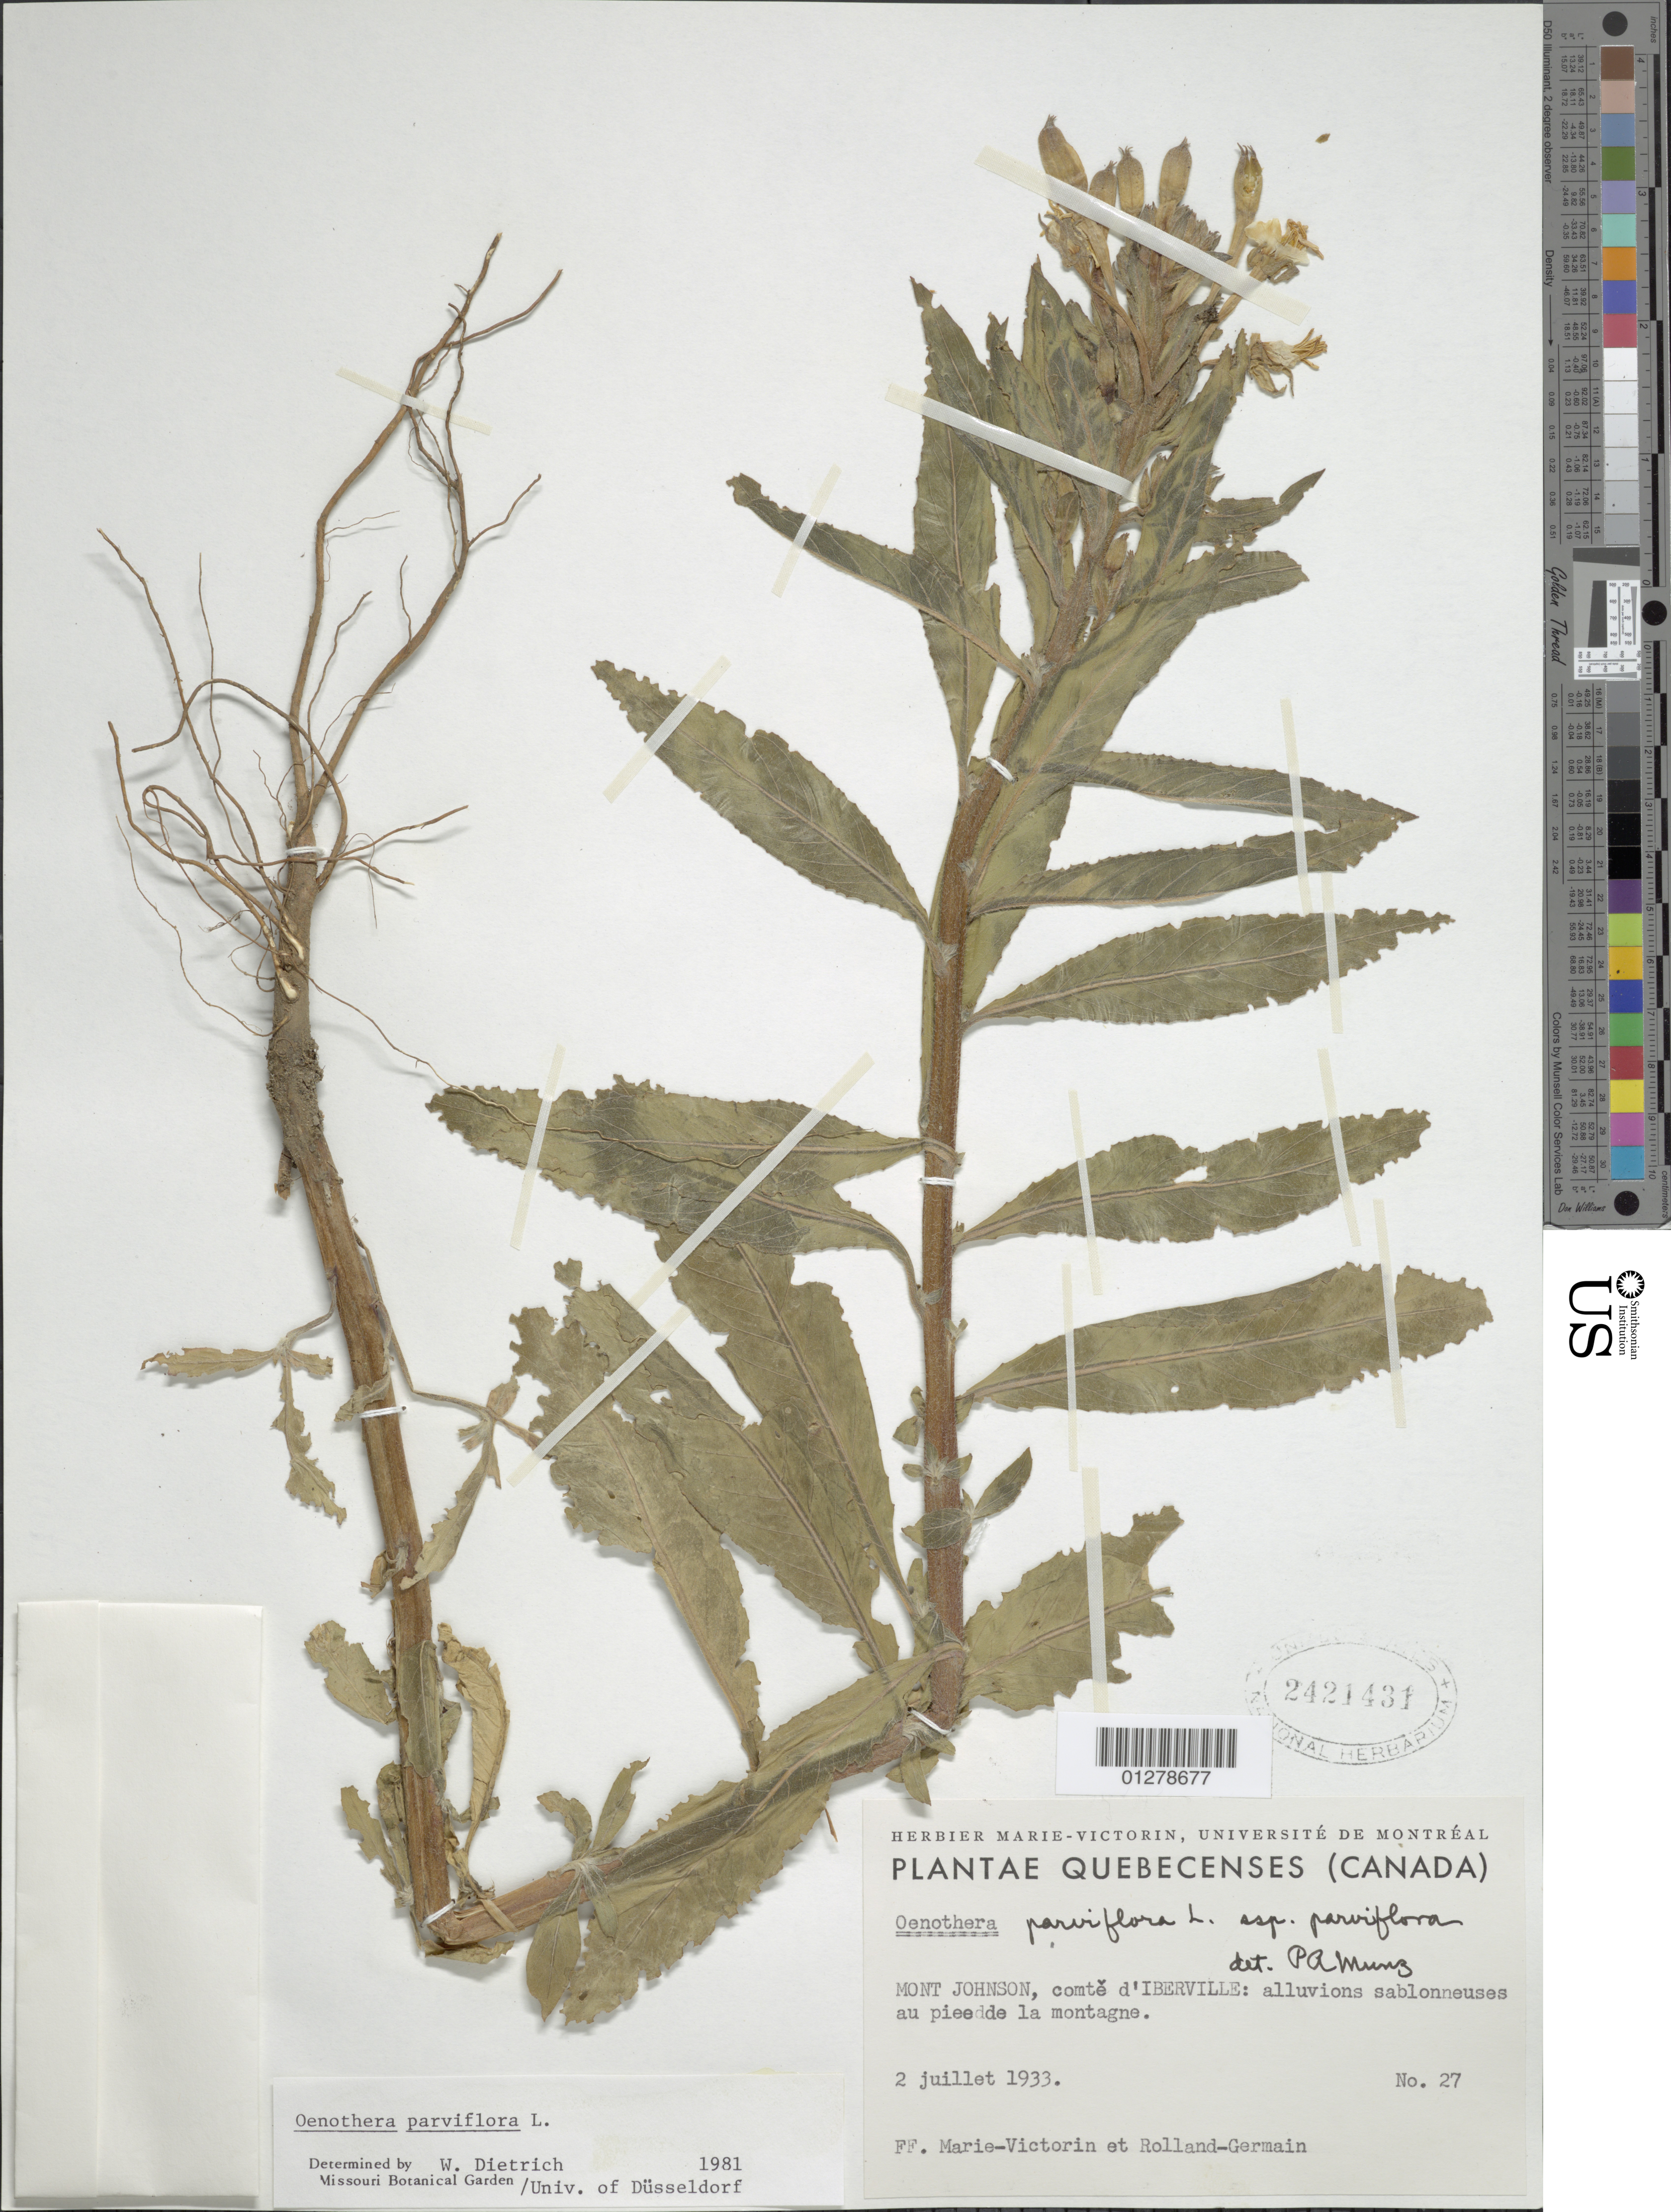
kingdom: Plantae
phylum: Tracheophyta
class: Magnoliopsida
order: Myrtales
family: Onagraceae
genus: Oenothera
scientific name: Oenothera parviflora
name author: L.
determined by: Dietrich, W.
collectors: Fr. Marie-Victorin & Rolland-Germain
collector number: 27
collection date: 1933-07-02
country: Canada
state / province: Quebec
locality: Mont Johnson.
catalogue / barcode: US 2421431